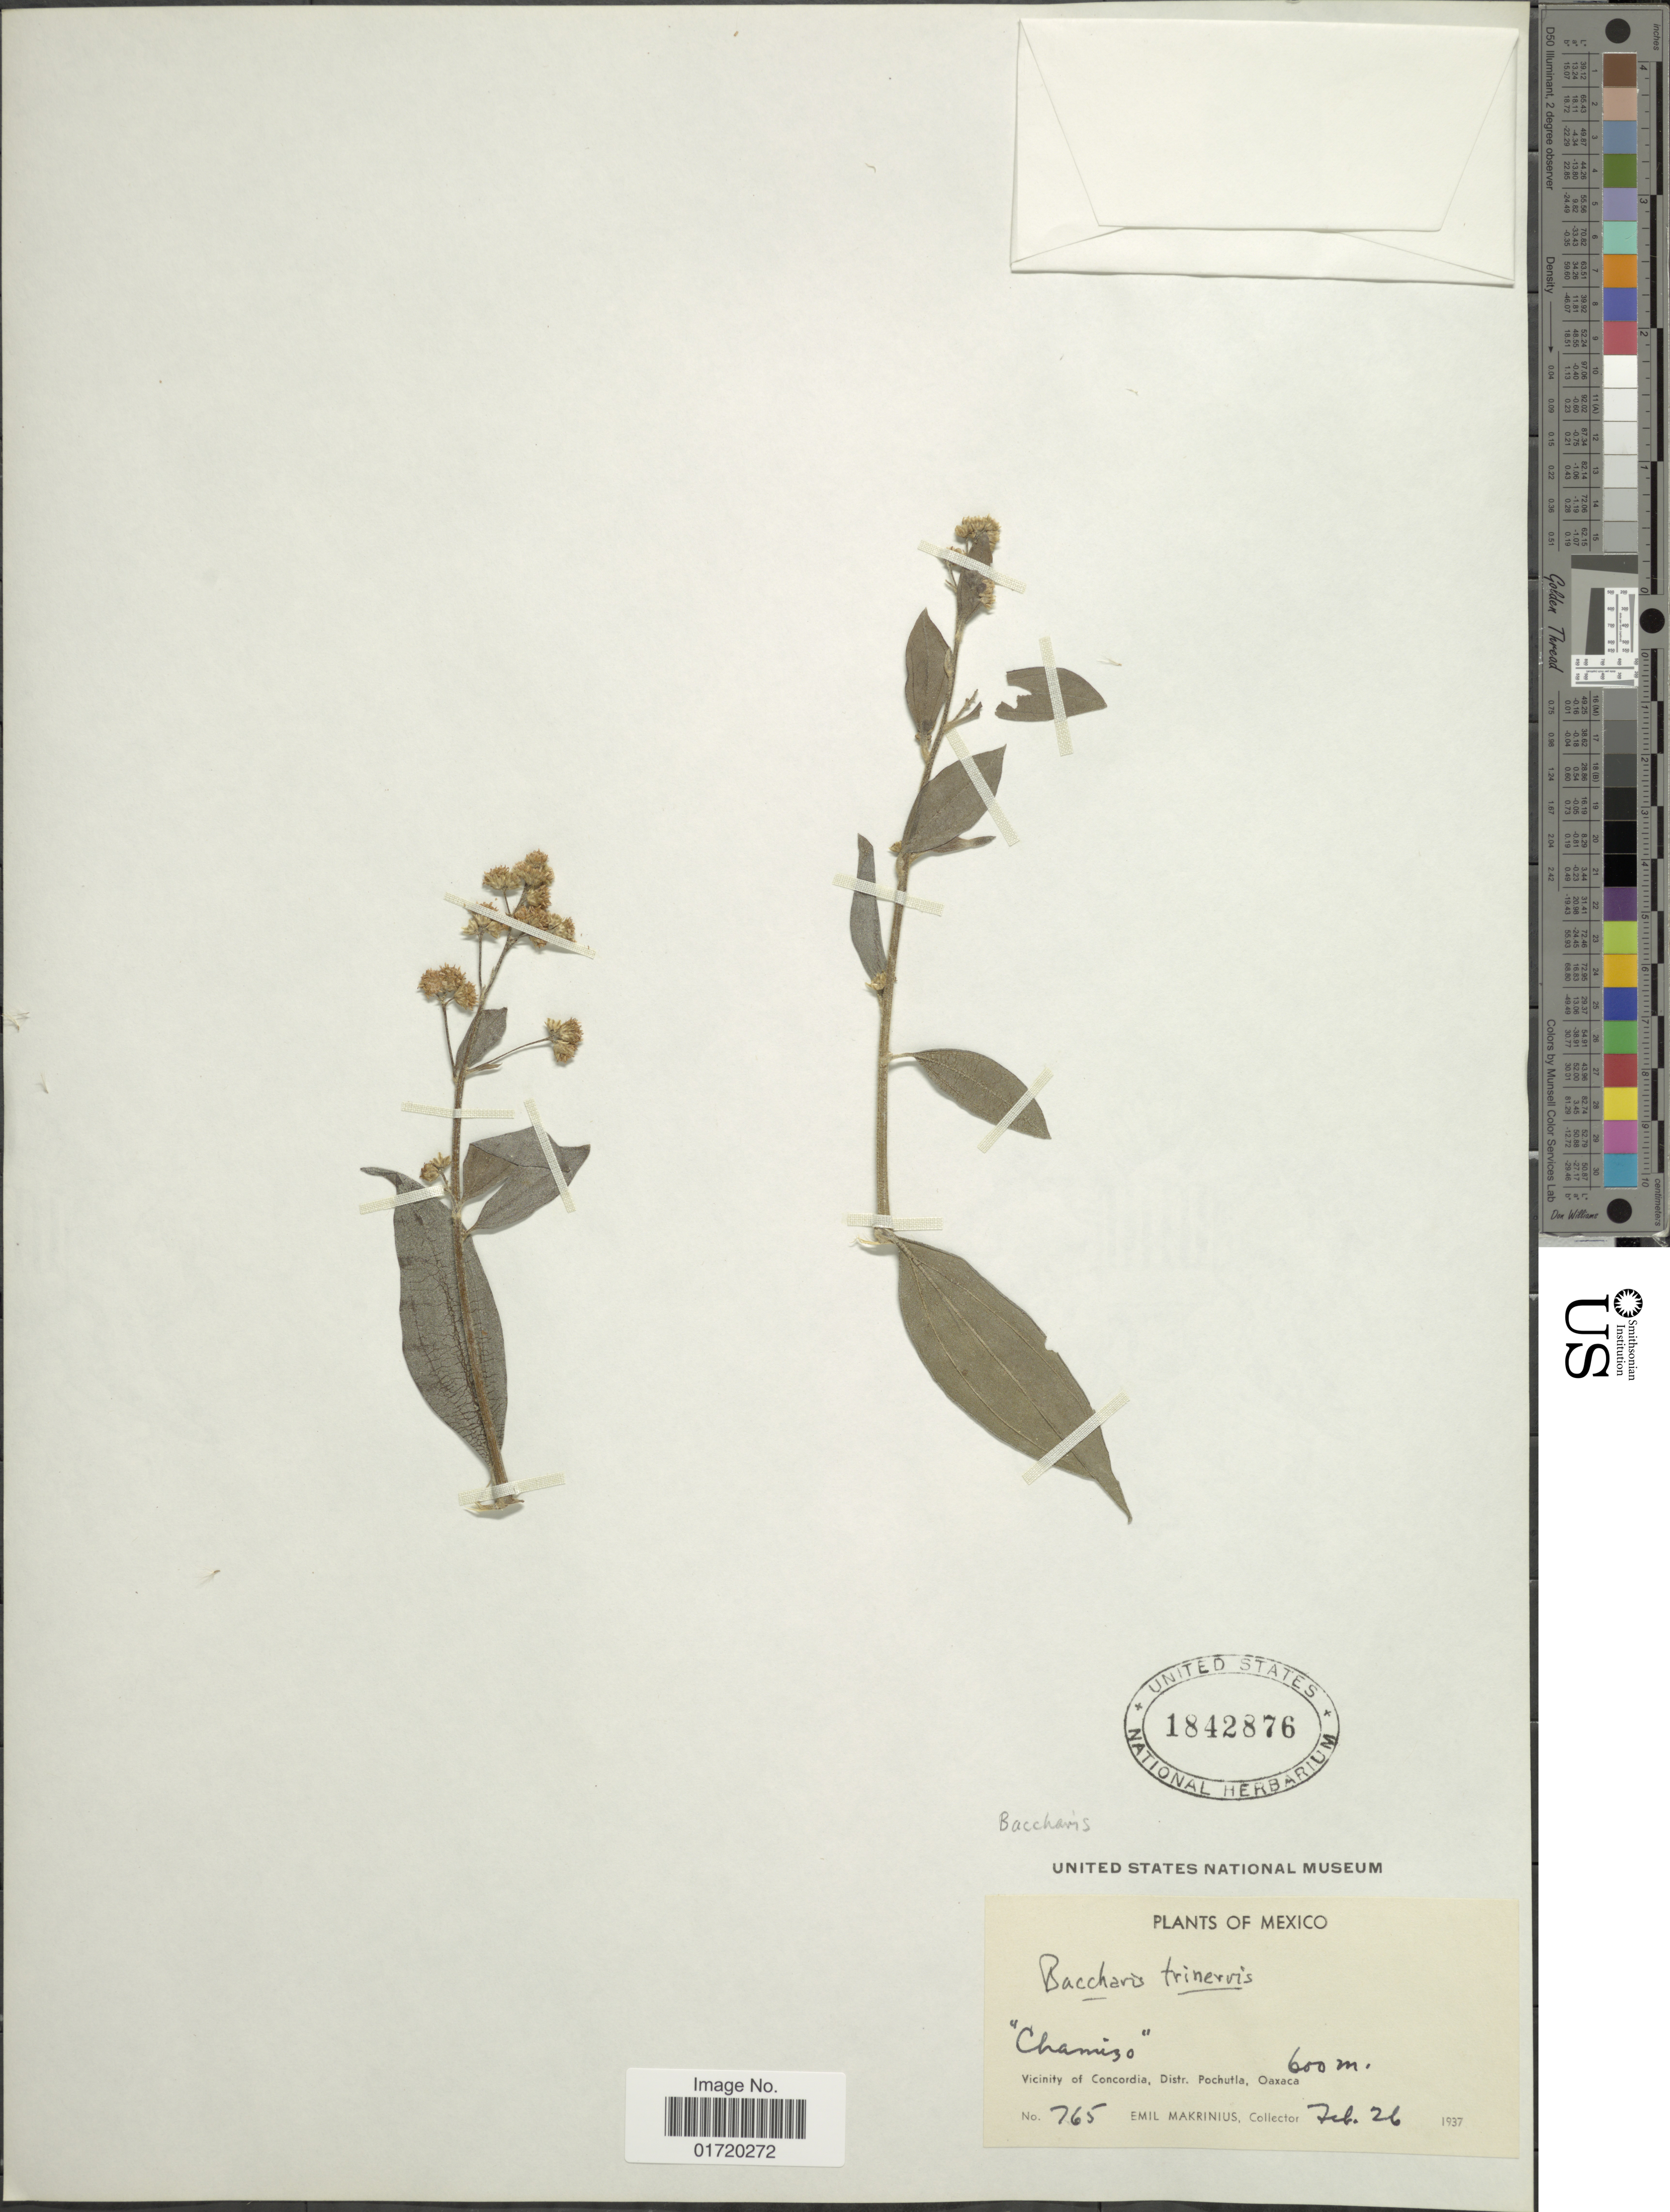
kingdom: Plantae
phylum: Tracheophyta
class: Magnoliopsida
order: Asterales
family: Asteraceae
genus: Baccharis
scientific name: Baccharis trinervis var. rhexioides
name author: (Kunth) Baker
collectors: E. Makrinus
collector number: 765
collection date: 1937-02-26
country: Mexico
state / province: Oaxaca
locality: Vicinity of Concordia, Distr. Pochutla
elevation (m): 600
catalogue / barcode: US 1842876